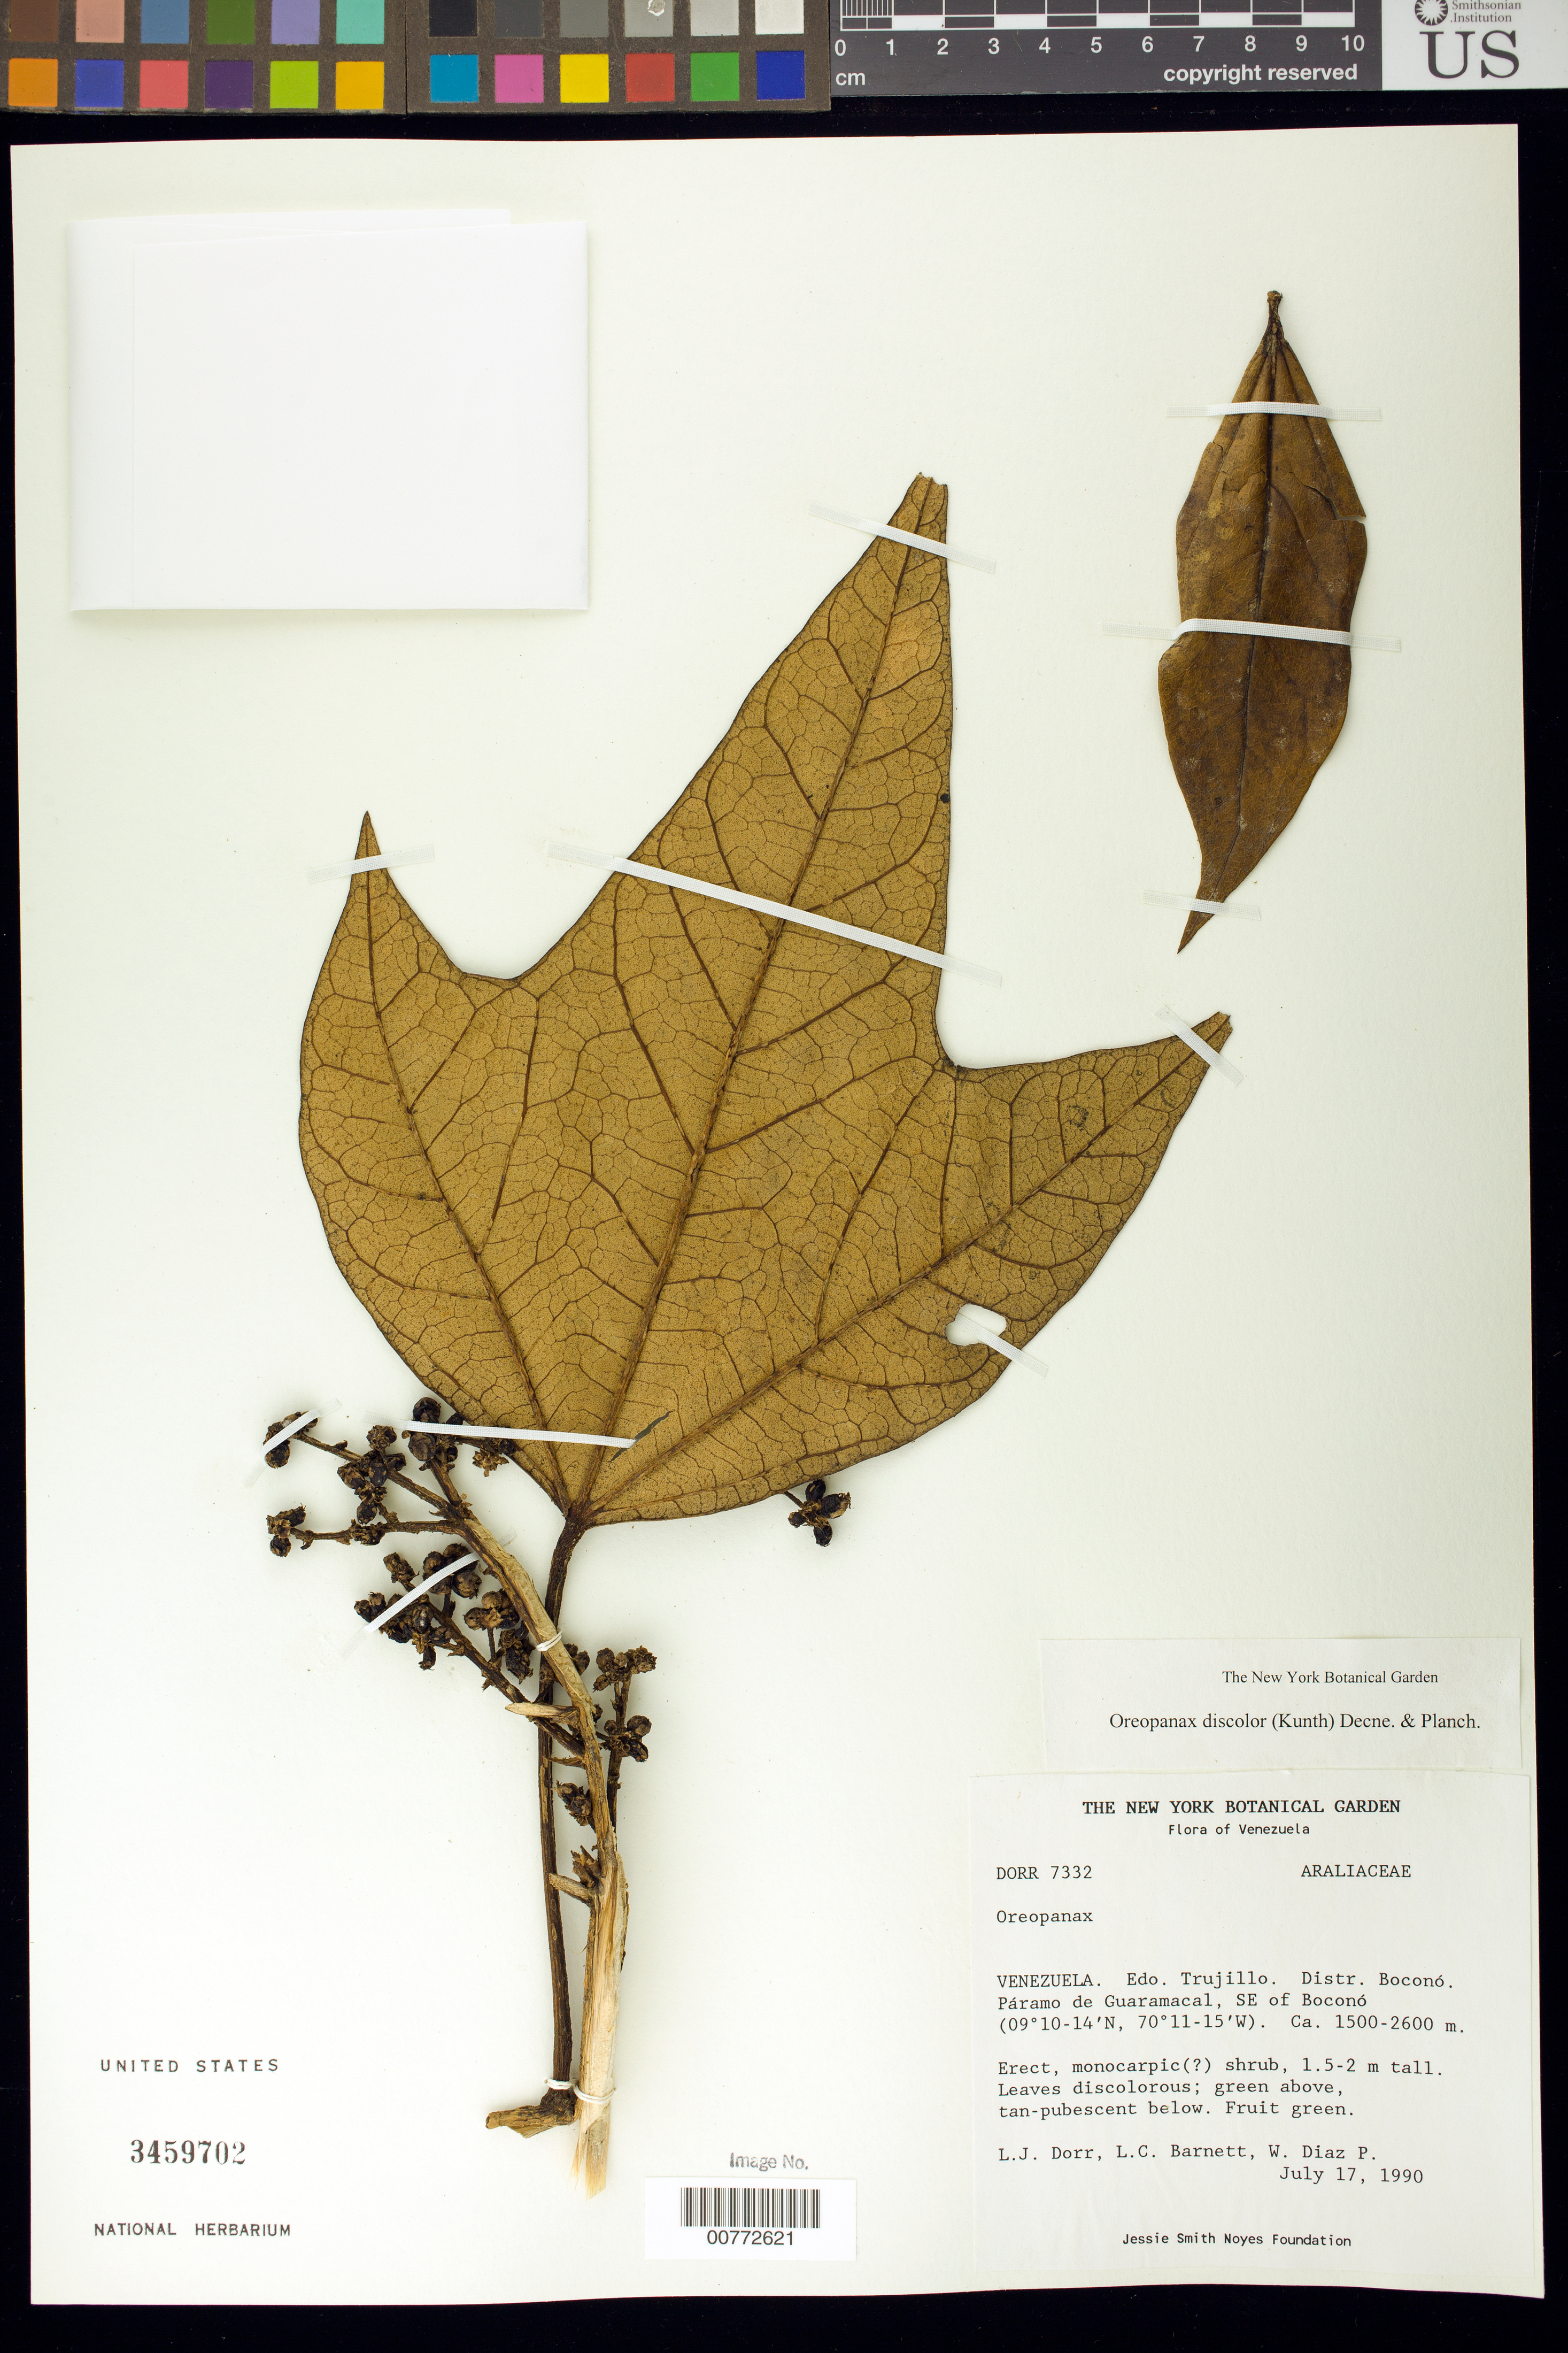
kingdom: Plantae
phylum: Tracheophyta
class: Magnoliopsida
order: Apiales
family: Araliaceae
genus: Oreopanax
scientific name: Oreopanax discolor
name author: (Kunth) Decne. & Planch.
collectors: L. J. Dorr, L. C. Barnett & W. Díaz P.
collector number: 7332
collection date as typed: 17 Jul 1990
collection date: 1990-07-17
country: Venezuela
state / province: Trujillo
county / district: Boconó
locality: Páramo de Guaramacal, SE of Boconó.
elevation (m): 1500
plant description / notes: NY, PORT, US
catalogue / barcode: US 3459702